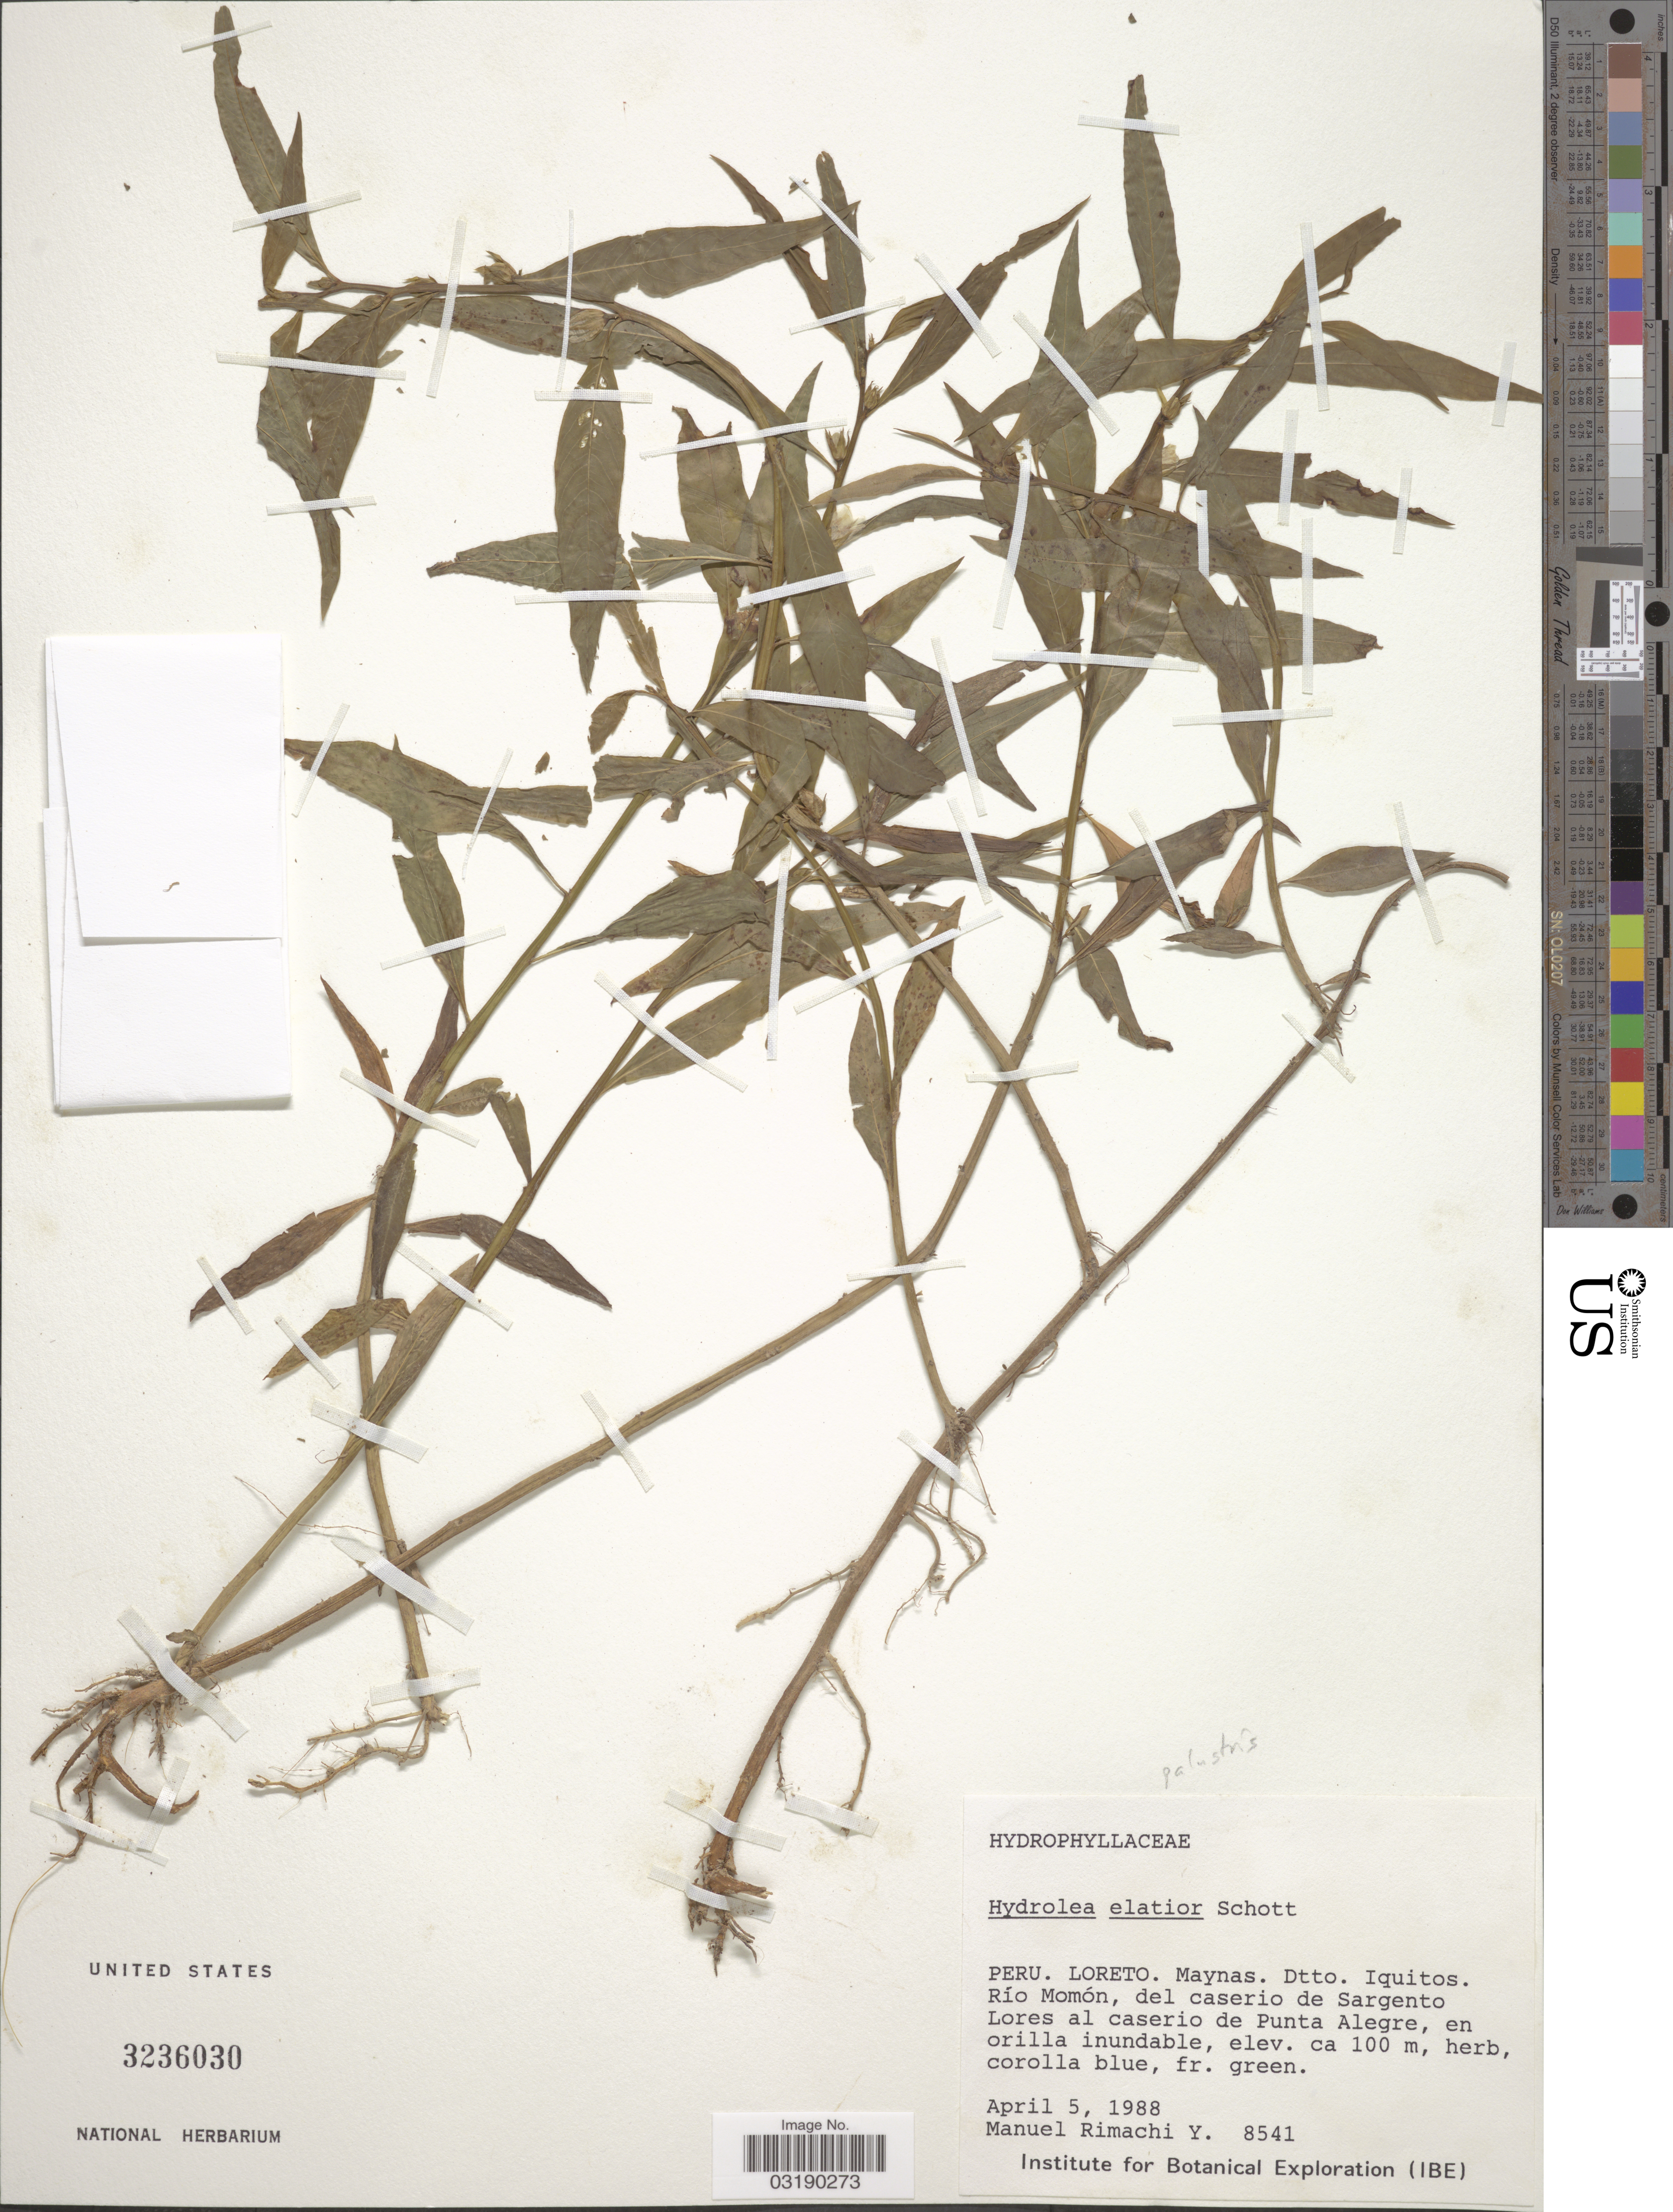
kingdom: Plantae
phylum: Tracheophyta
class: Magnoliopsida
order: Solanales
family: Hydroleaceae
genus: Hydrolea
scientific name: Hydrolea palustris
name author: (Aubl.) Raeusch.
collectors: M. Rimachi Y.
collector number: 8541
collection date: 1988-04-05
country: Peru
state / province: Loreto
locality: Maynas. Dtto. Iquitos. Río Momón, del caserio de Sargento Lores al caserio de Punta Alegre, en orilla inundable.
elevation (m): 100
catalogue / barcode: US 3236030